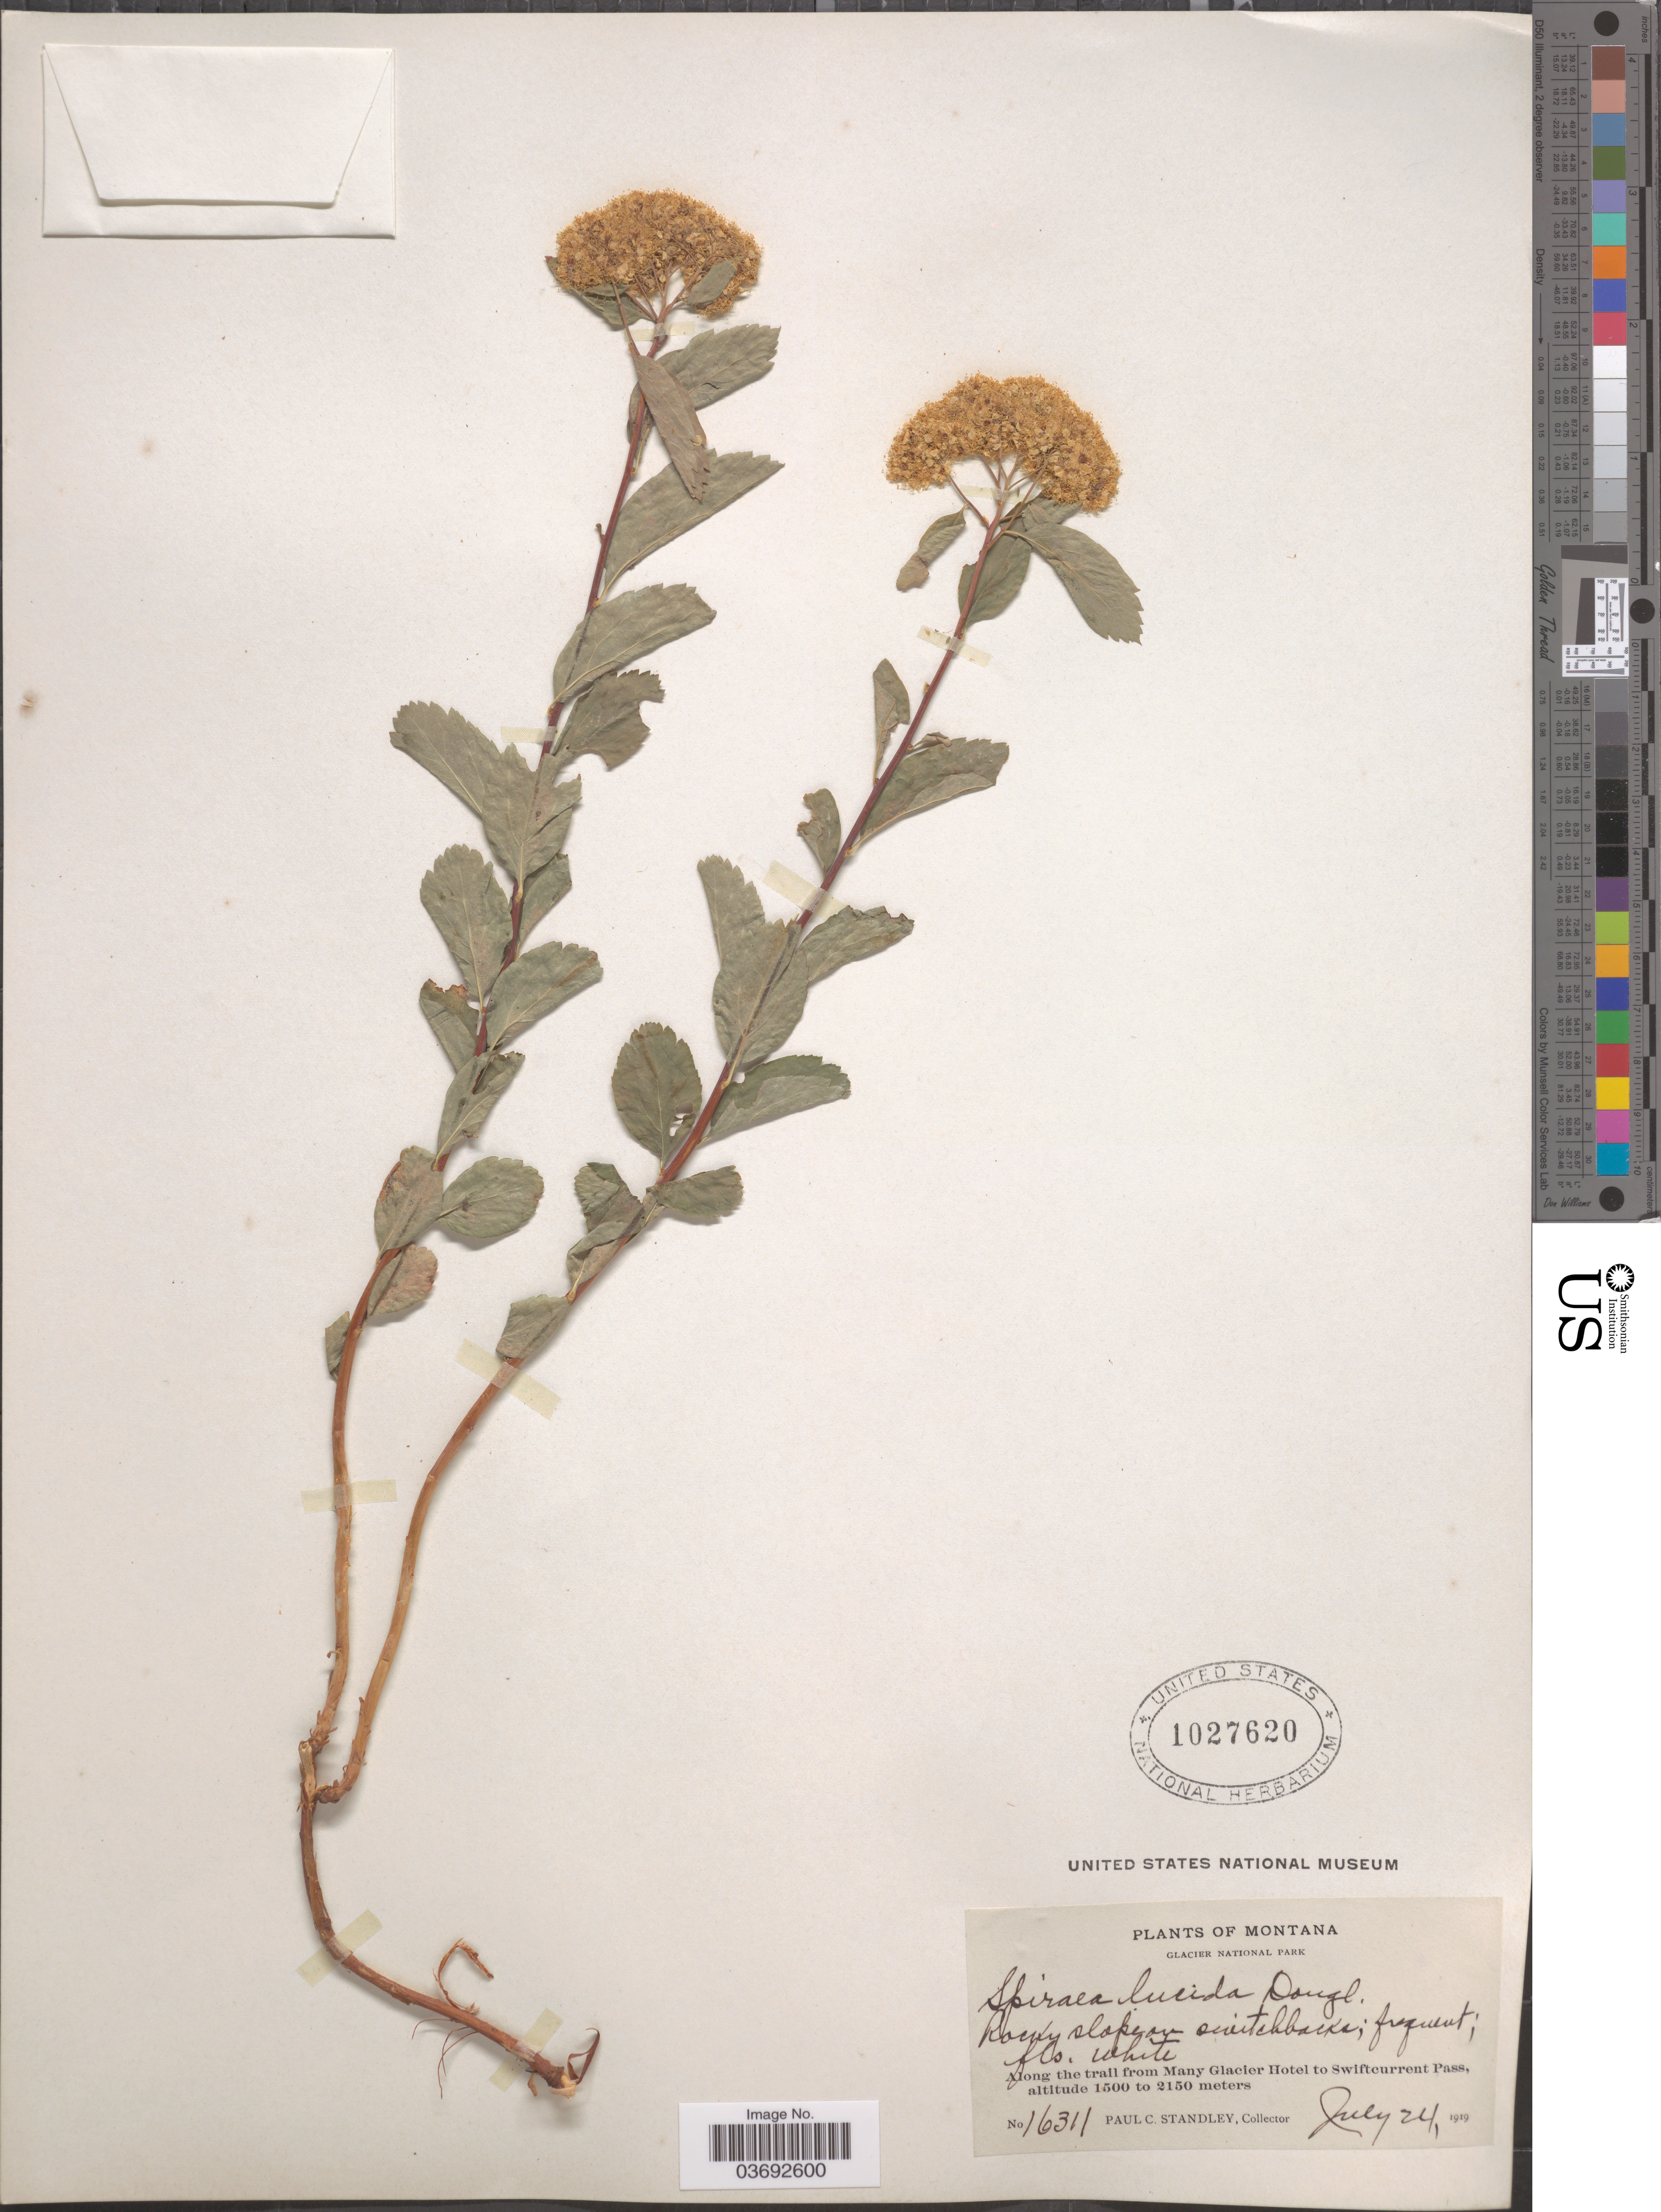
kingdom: Plantae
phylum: Tracheophyta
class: Magnoliopsida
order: Rosales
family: Rosaceae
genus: Spiraea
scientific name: Spiraea lucida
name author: Douglas ex Greene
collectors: P. C. Standley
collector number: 16311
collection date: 1919-07-24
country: United States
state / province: Montana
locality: Glacier National Park. Along the trail from Many Glacier Hotel to Swiftcurrent Pass.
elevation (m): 1500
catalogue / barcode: US 1027620